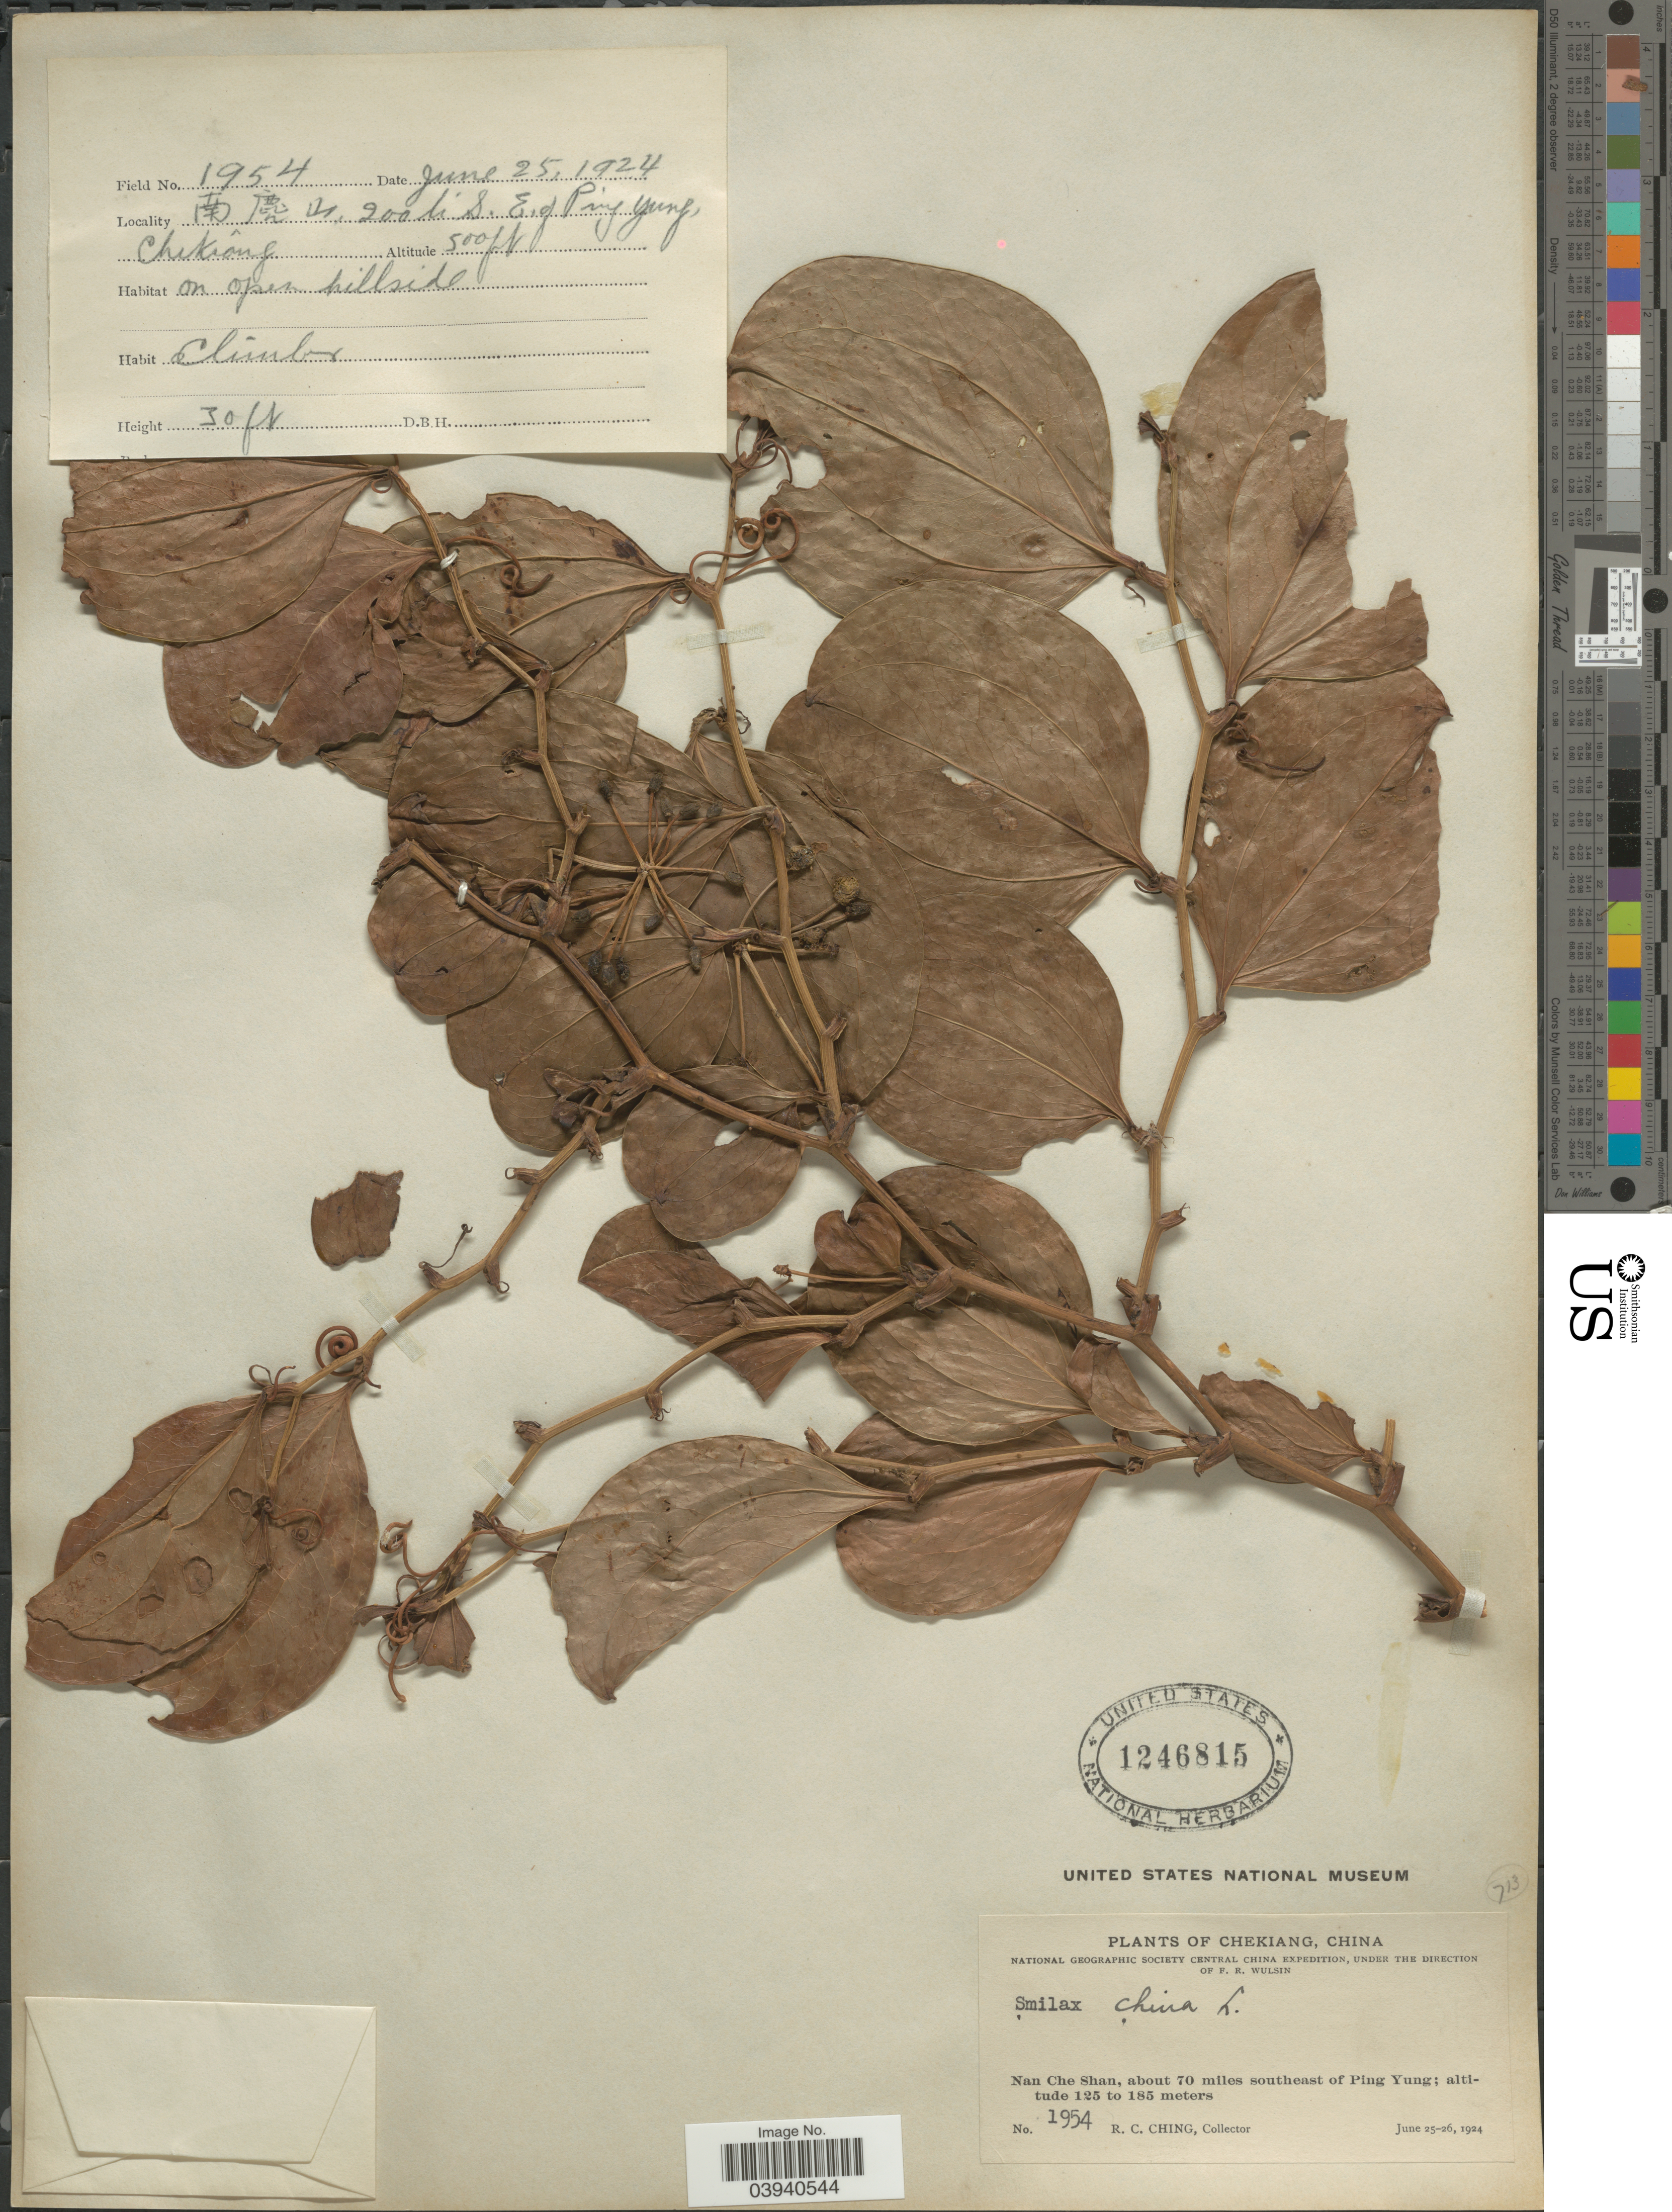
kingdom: Plantae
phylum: Tracheophyta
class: Liliopsida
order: Liliales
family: Smilacaceae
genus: Smilax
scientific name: Smilax china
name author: L.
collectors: R. C. Ching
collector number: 1954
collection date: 1924-06-25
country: China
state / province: Zhejiang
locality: Chekiang. Nan Che Shan, about 70 miles southeast of Ping Yung.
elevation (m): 152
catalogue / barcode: US 1246815